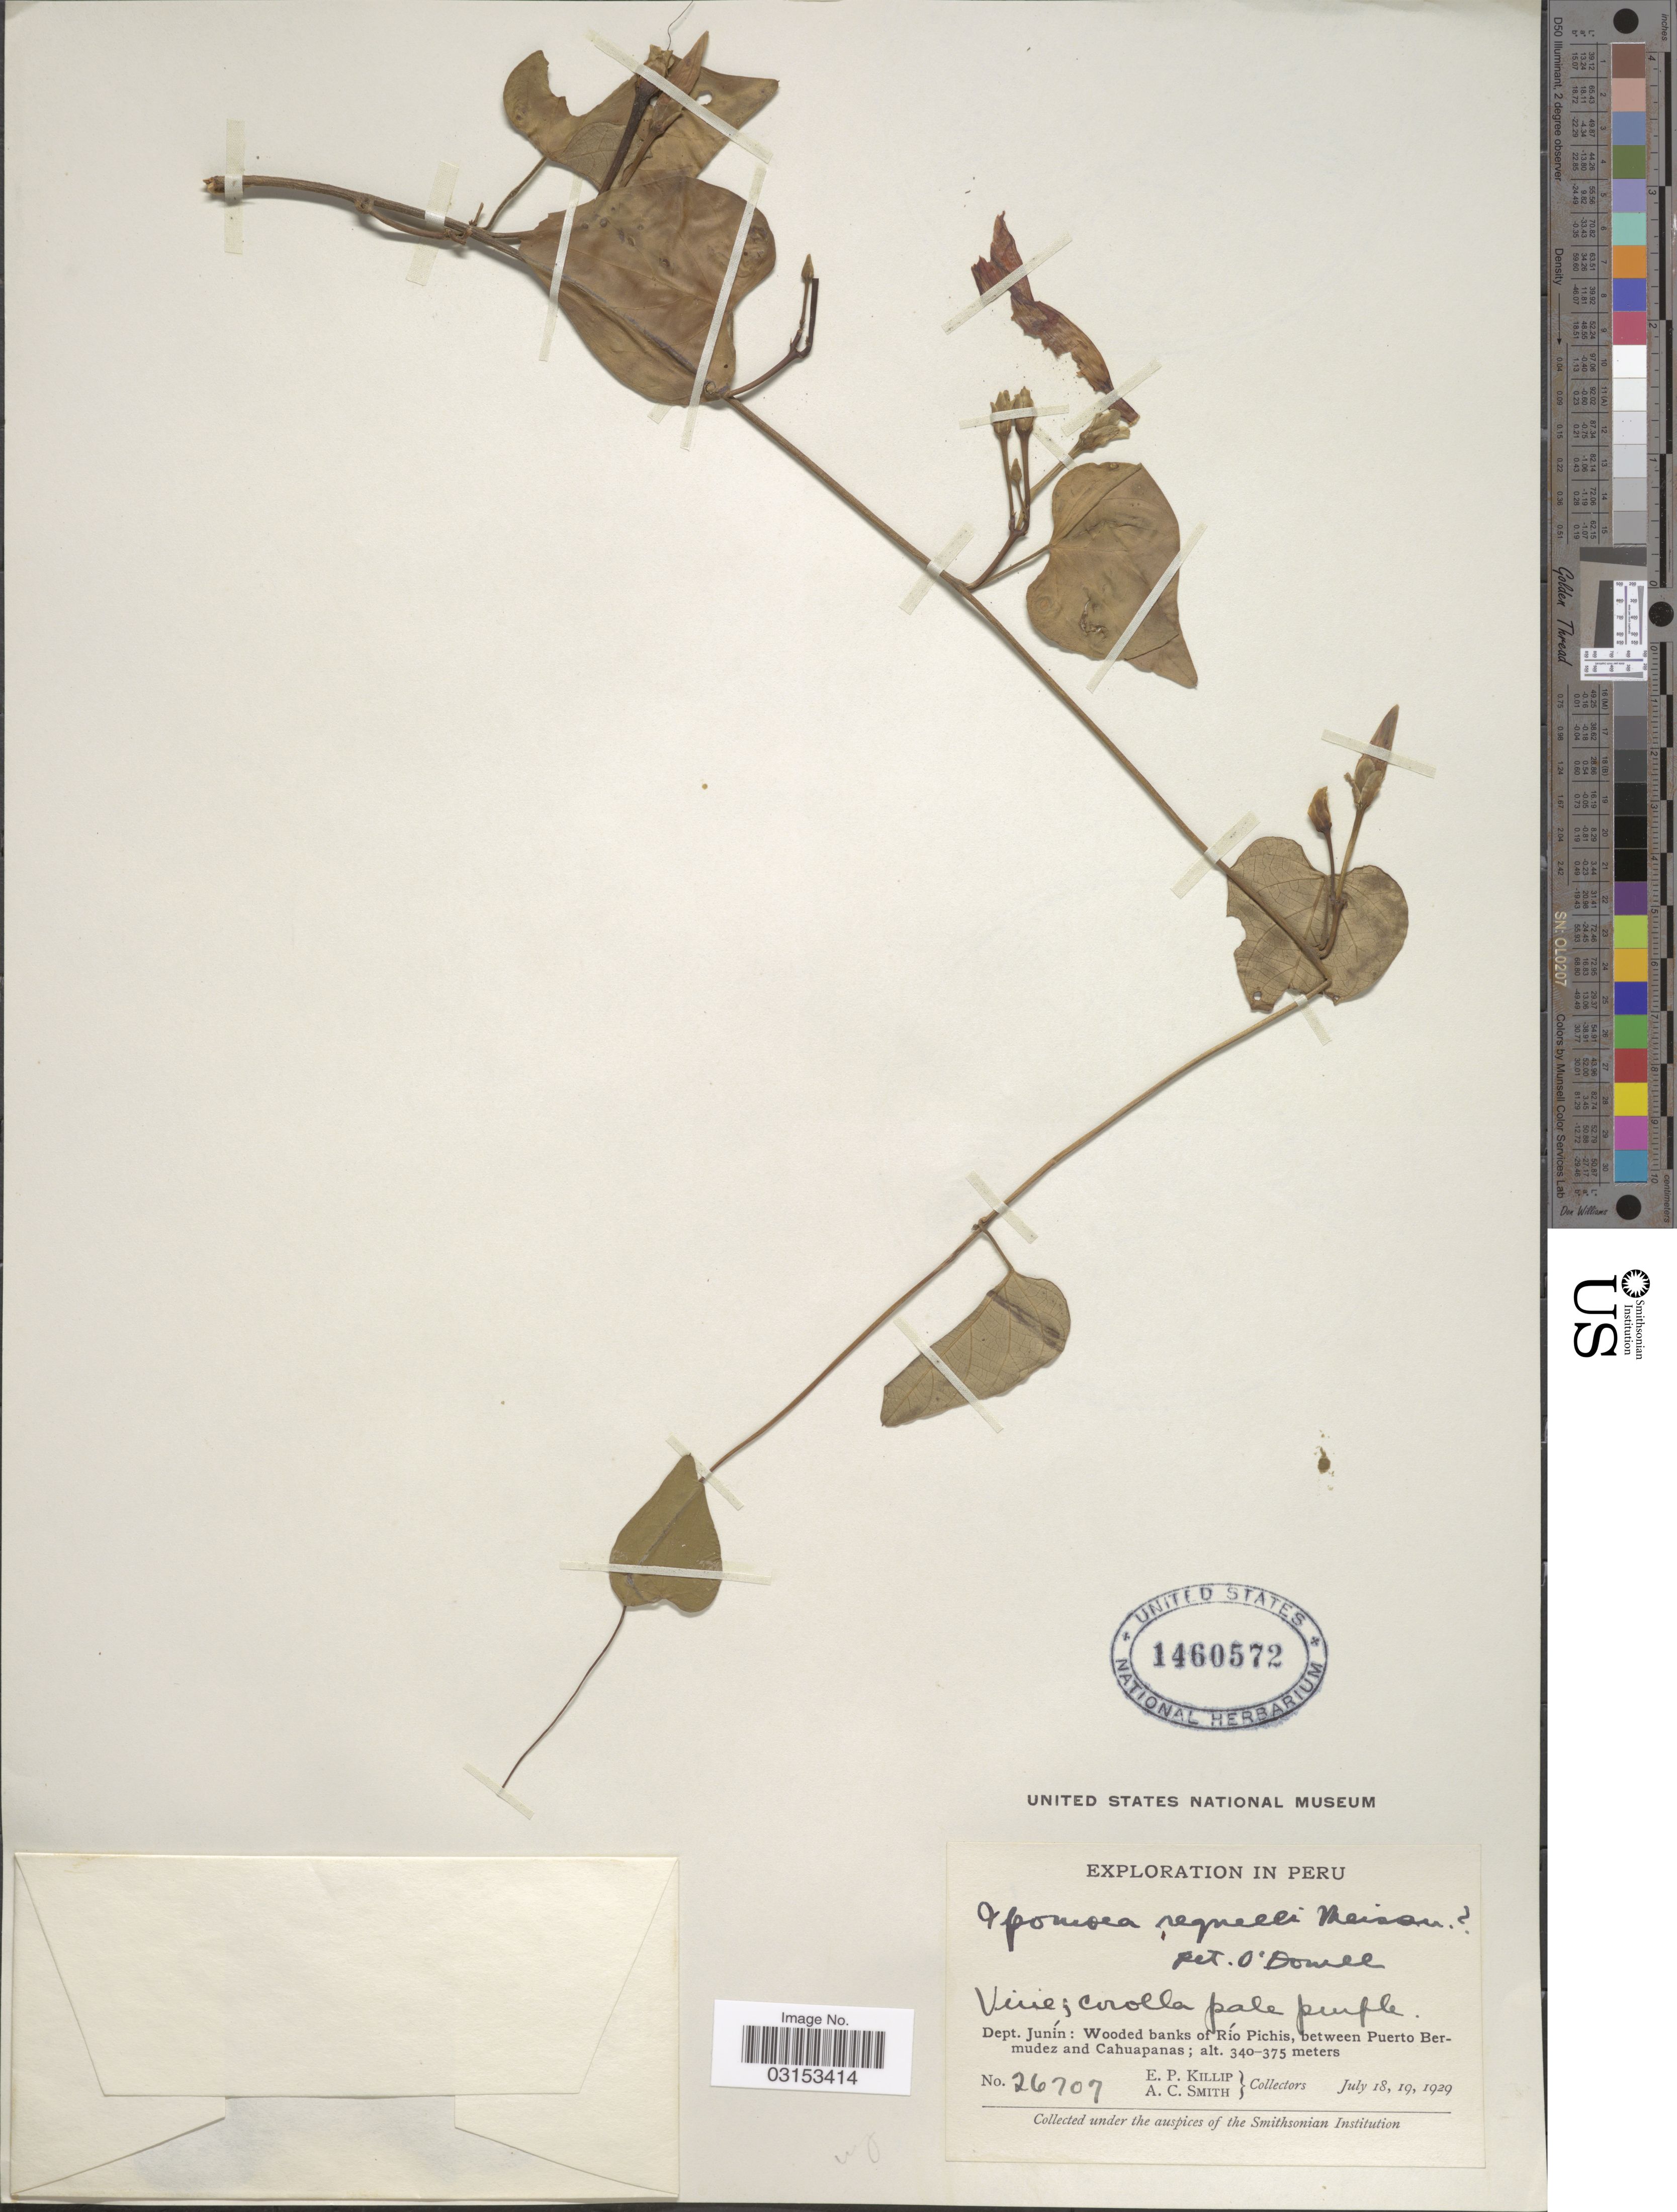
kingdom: Plantae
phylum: Tracheophyta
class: Magnoliopsida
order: Solanales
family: Convolvulaceae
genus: Ipomoea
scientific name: Ipomoea regnellii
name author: Meisn.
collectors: E. P. Killip & A. C. Smith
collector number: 26707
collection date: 1929-07-18/1929-07-19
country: Peru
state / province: Junín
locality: Dept. Junín: Wooded banks of Río Pichis, between Puerto Bermudez and Cahuapanas.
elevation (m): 340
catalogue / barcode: US 1460572